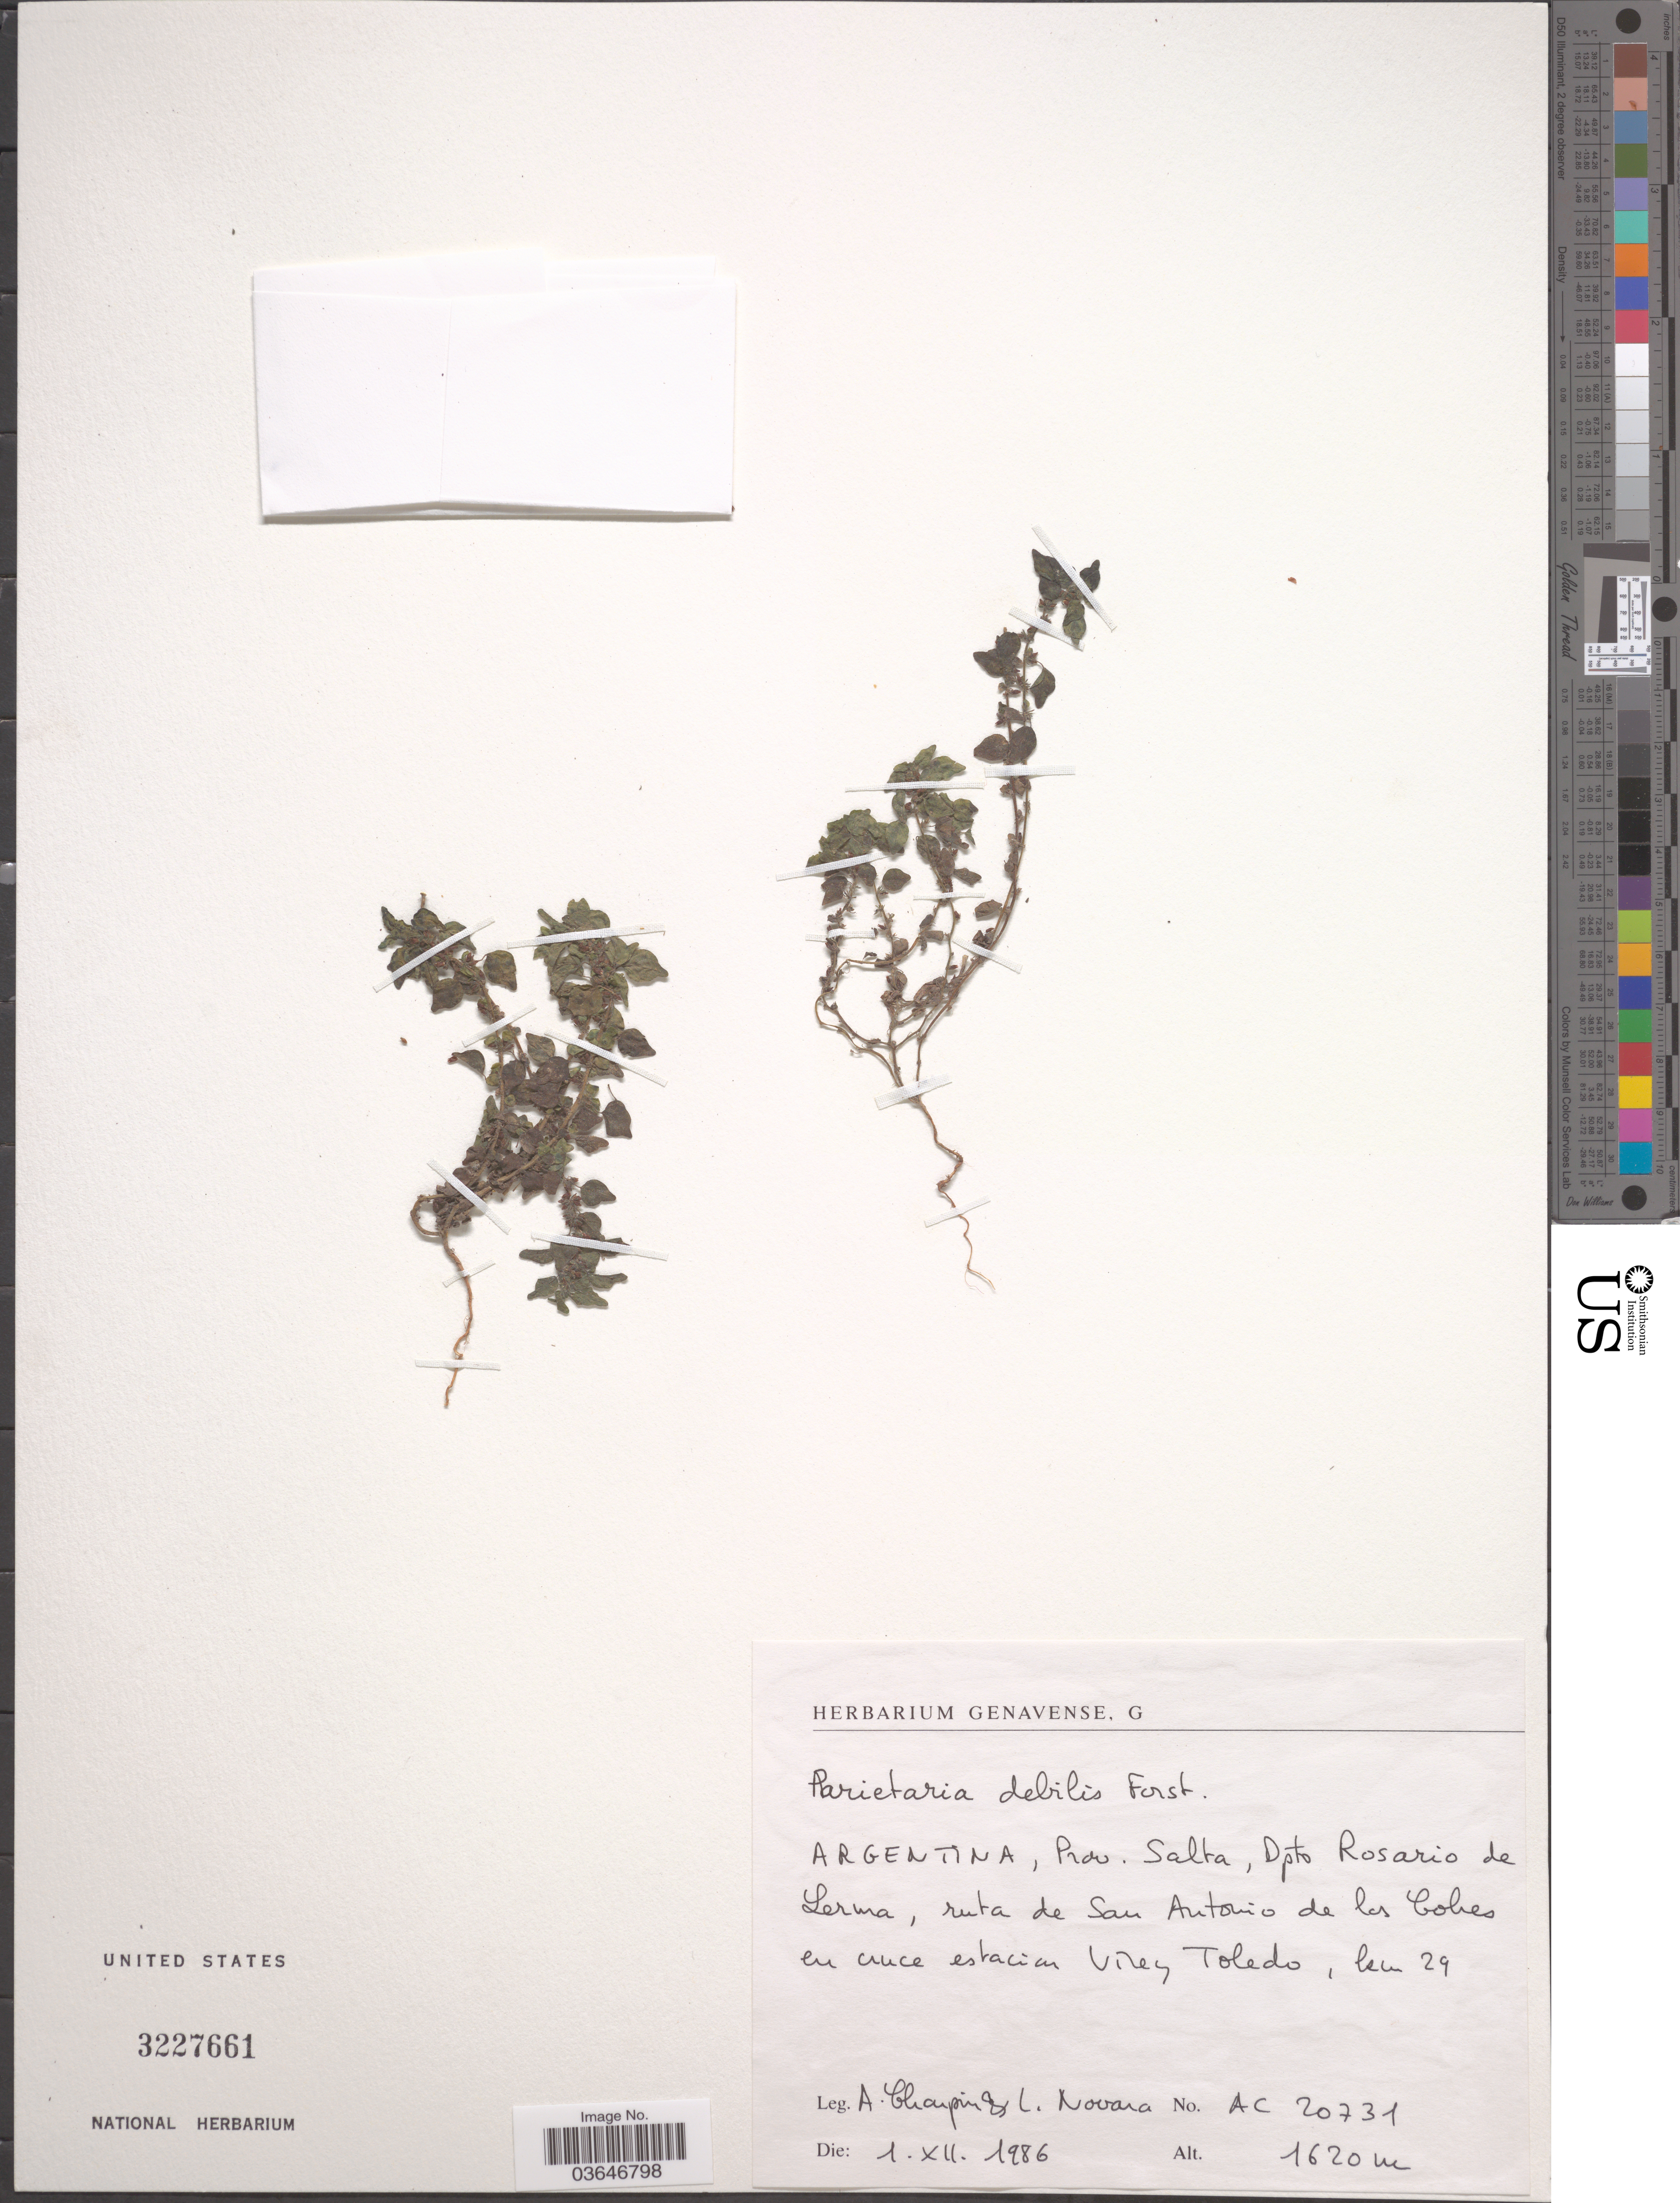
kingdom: Plantae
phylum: Tracheophyta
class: Magnoliopsida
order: Rosales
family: Urticaceae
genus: Parietaria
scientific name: Parietaria debilis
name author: G. Forst.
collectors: A. Charpin & L. Novara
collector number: AC 20731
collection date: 1986-12-01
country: Argentina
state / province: Salta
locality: Dpto Rosario de Lerma, ruta de San Antonio de los Cobres en cruce estacion Virrey Toledo, km 29.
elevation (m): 1620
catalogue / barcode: US 3227661